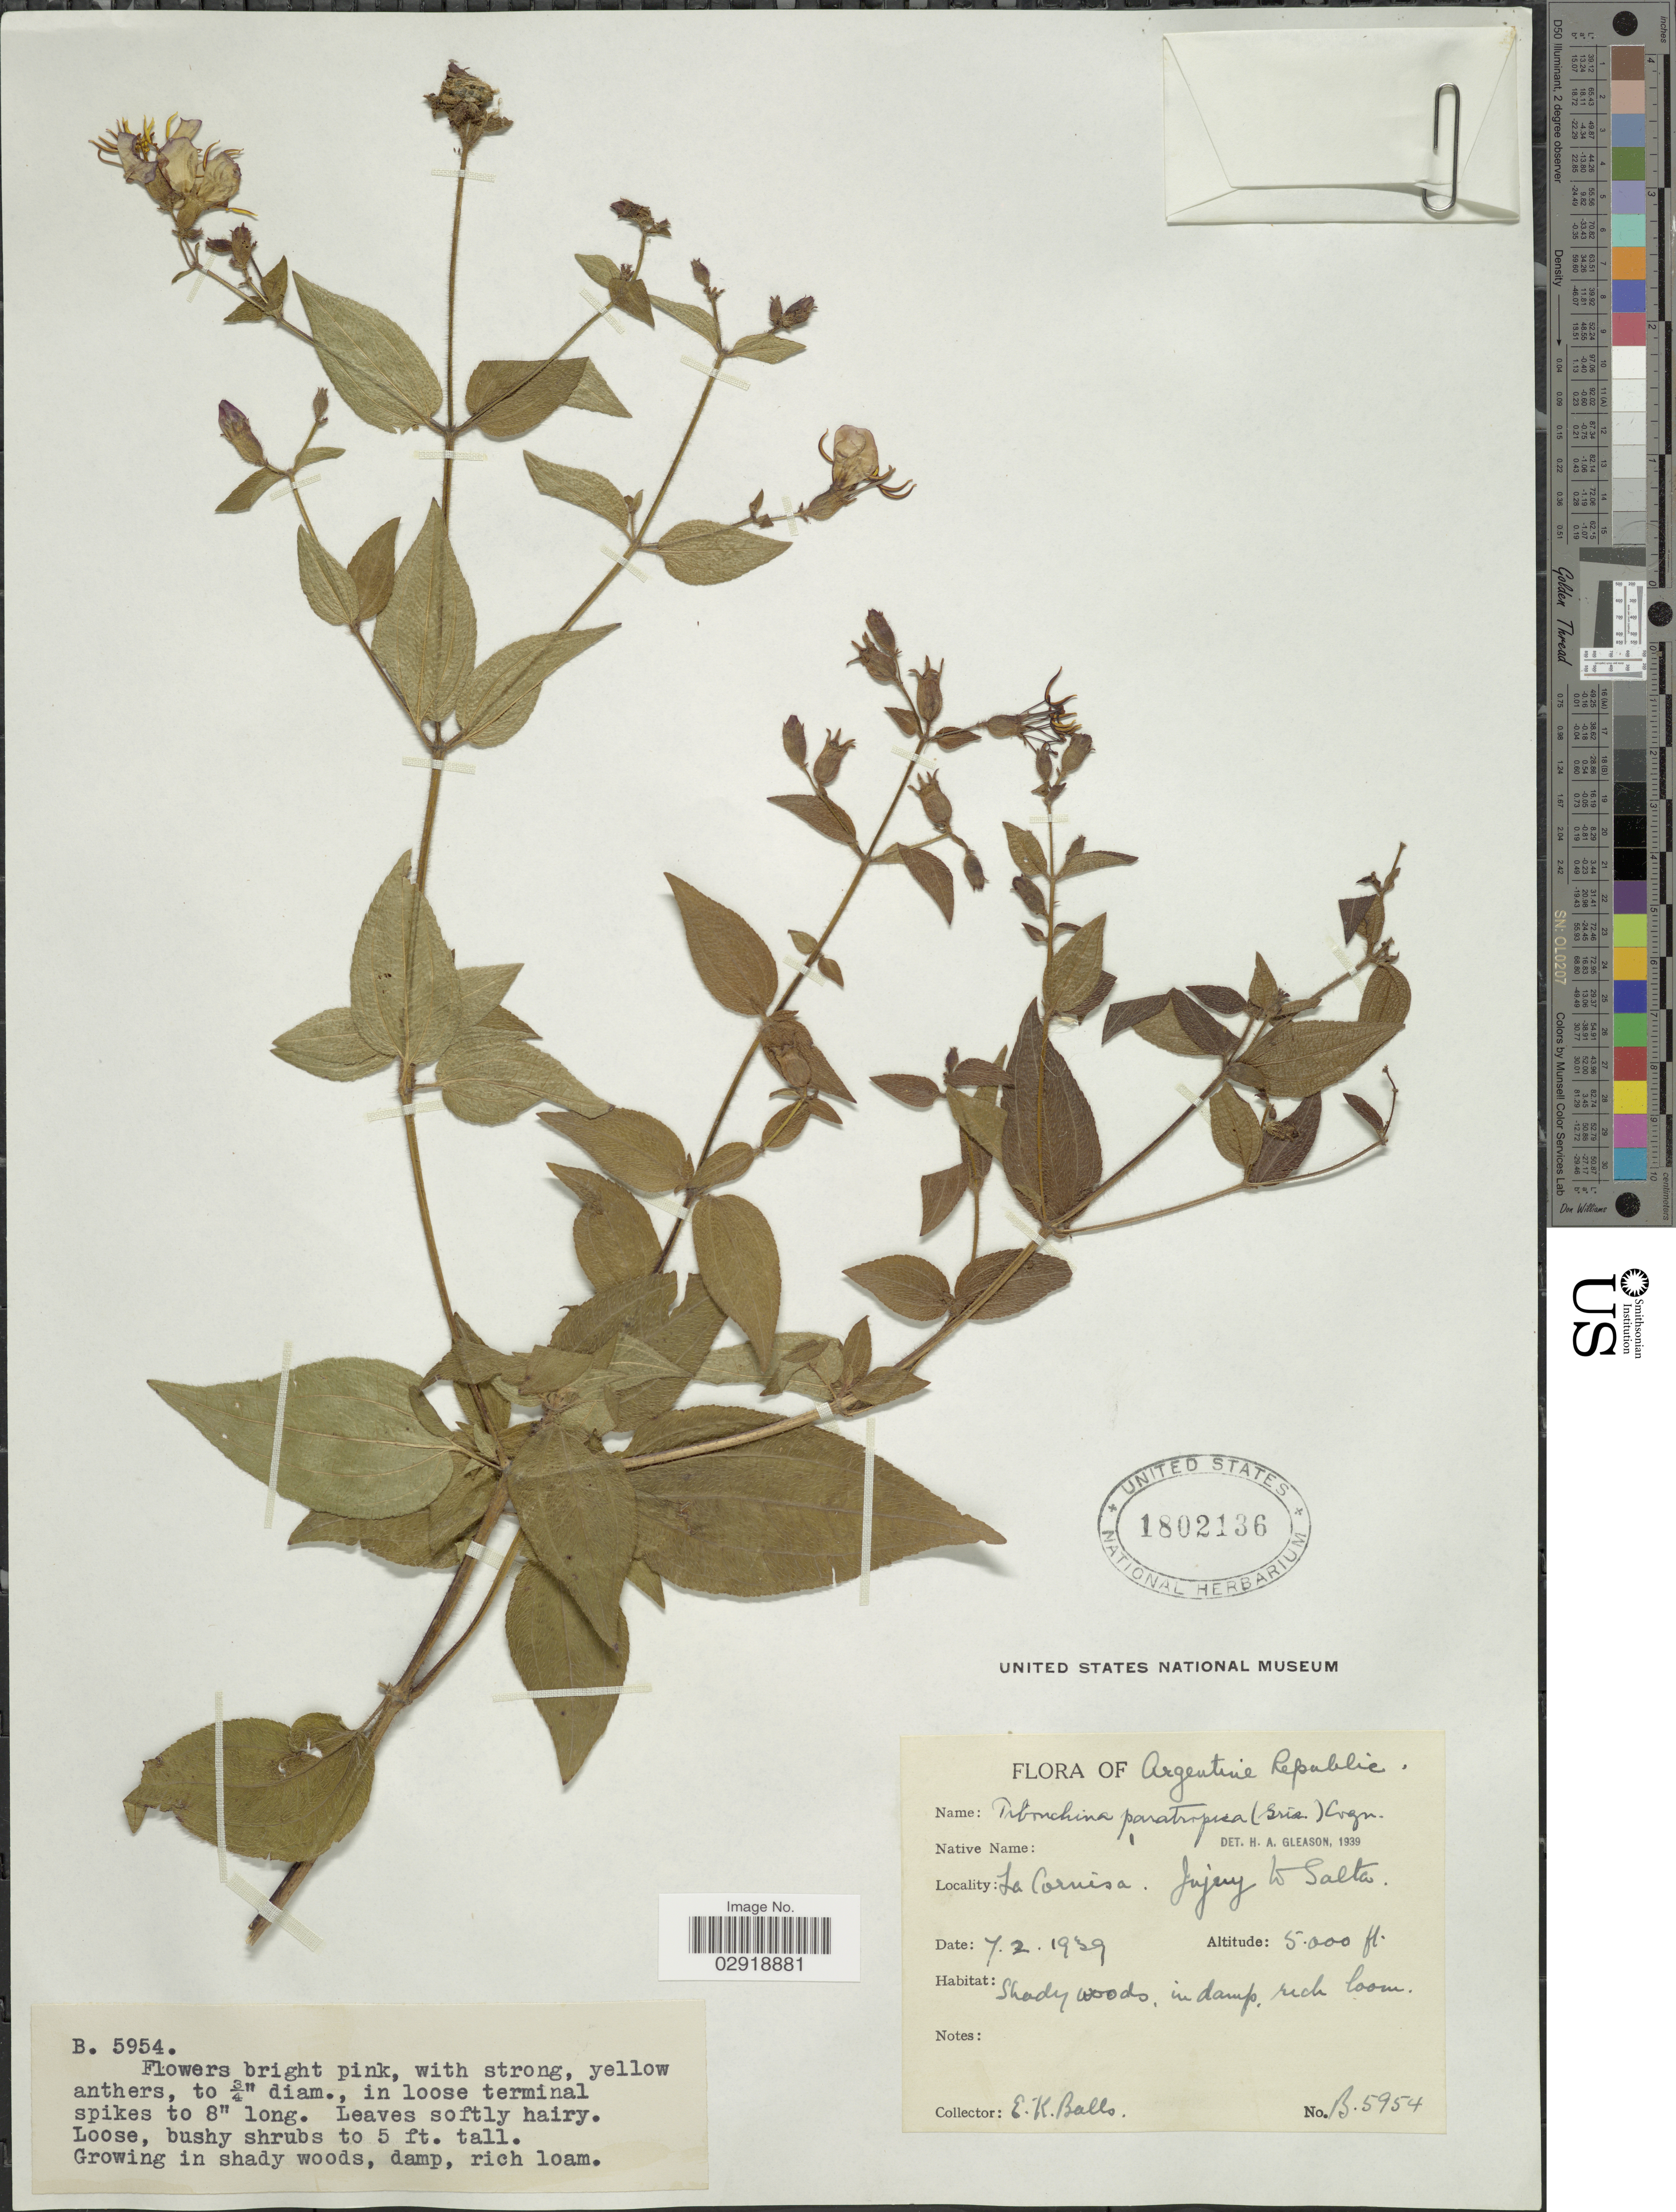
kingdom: Plantae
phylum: Tracheophyta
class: Magnoliopsida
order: Myrtales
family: Melastomataceae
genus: Chaetogastra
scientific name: Chaetogastra paratropica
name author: (Griseb.) P.J.F. Guim. & Michelang.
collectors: E. K. Balls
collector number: B.5954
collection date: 1939-02-07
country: Argentina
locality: La Cornisa, Jujuy to Salta.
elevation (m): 1524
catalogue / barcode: US 1802136